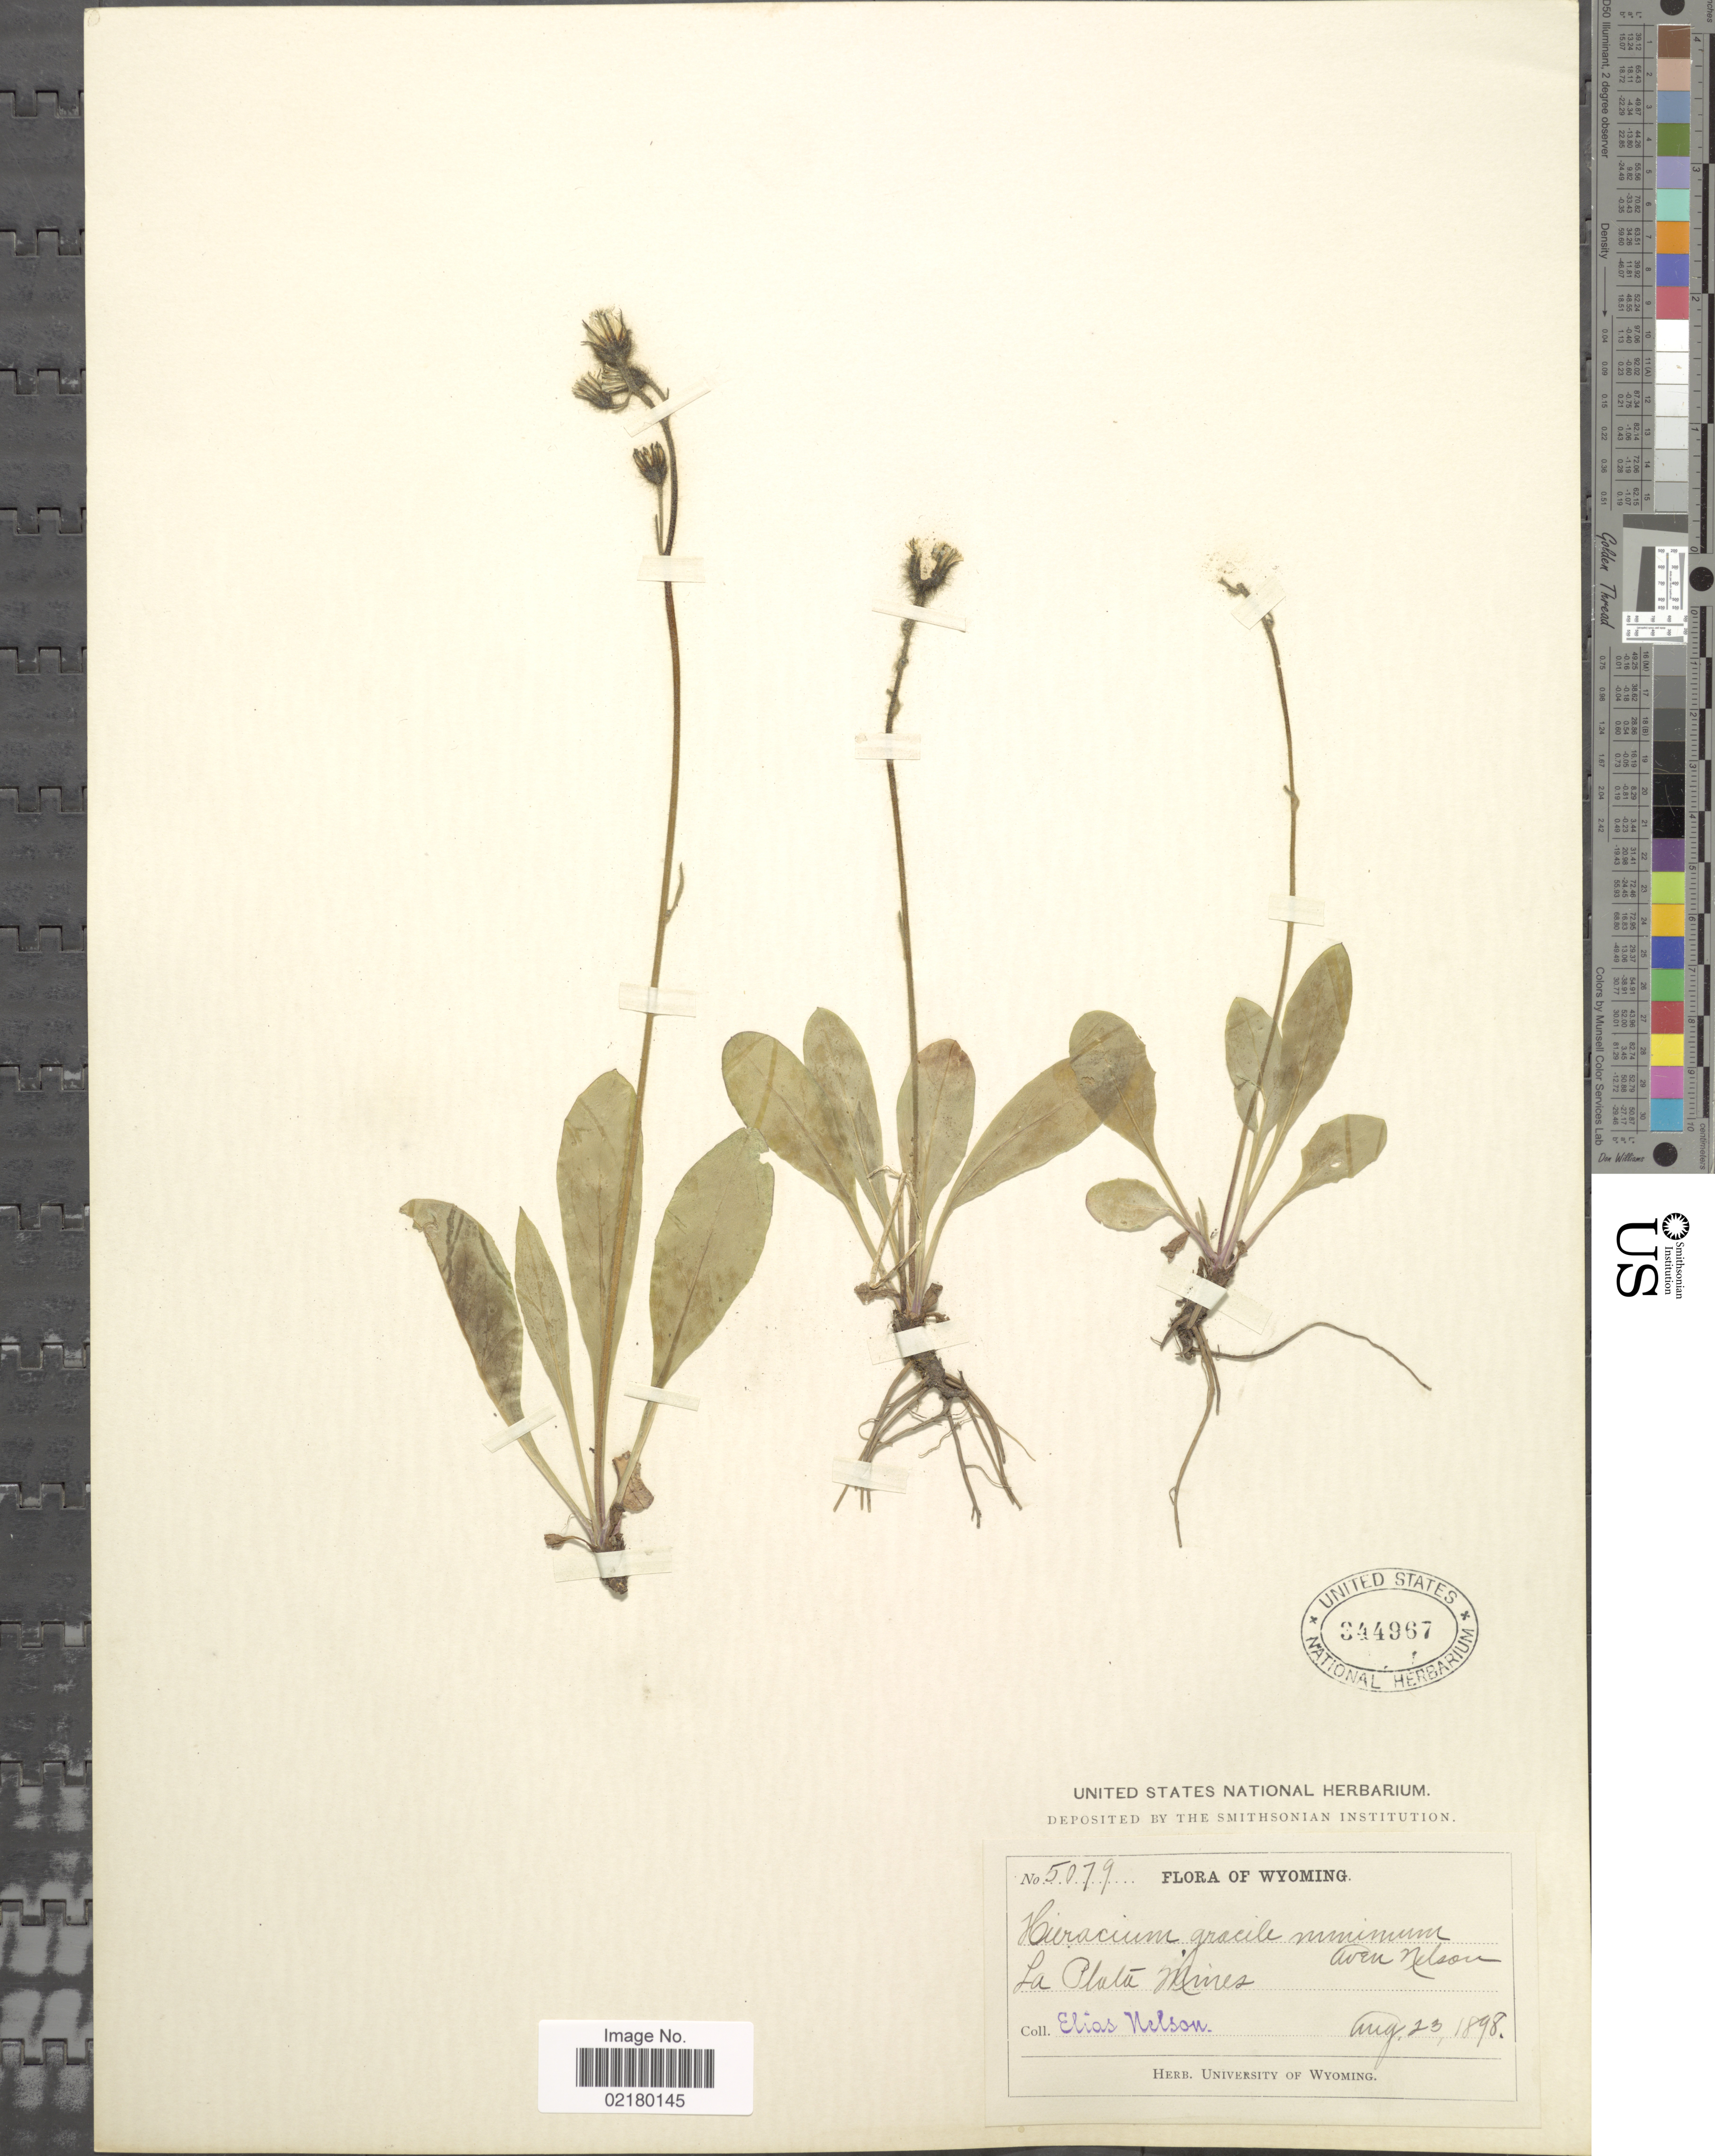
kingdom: Plantae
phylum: Tracheophyta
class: Magnoliopsida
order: Asterales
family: Asteraceae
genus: Hieracium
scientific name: Hieracium triste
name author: Willd. ex Spreng.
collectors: E. Nelson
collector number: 5079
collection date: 1898-08-23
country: United States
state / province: Wyoming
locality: La Plata Mines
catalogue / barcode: US 344967